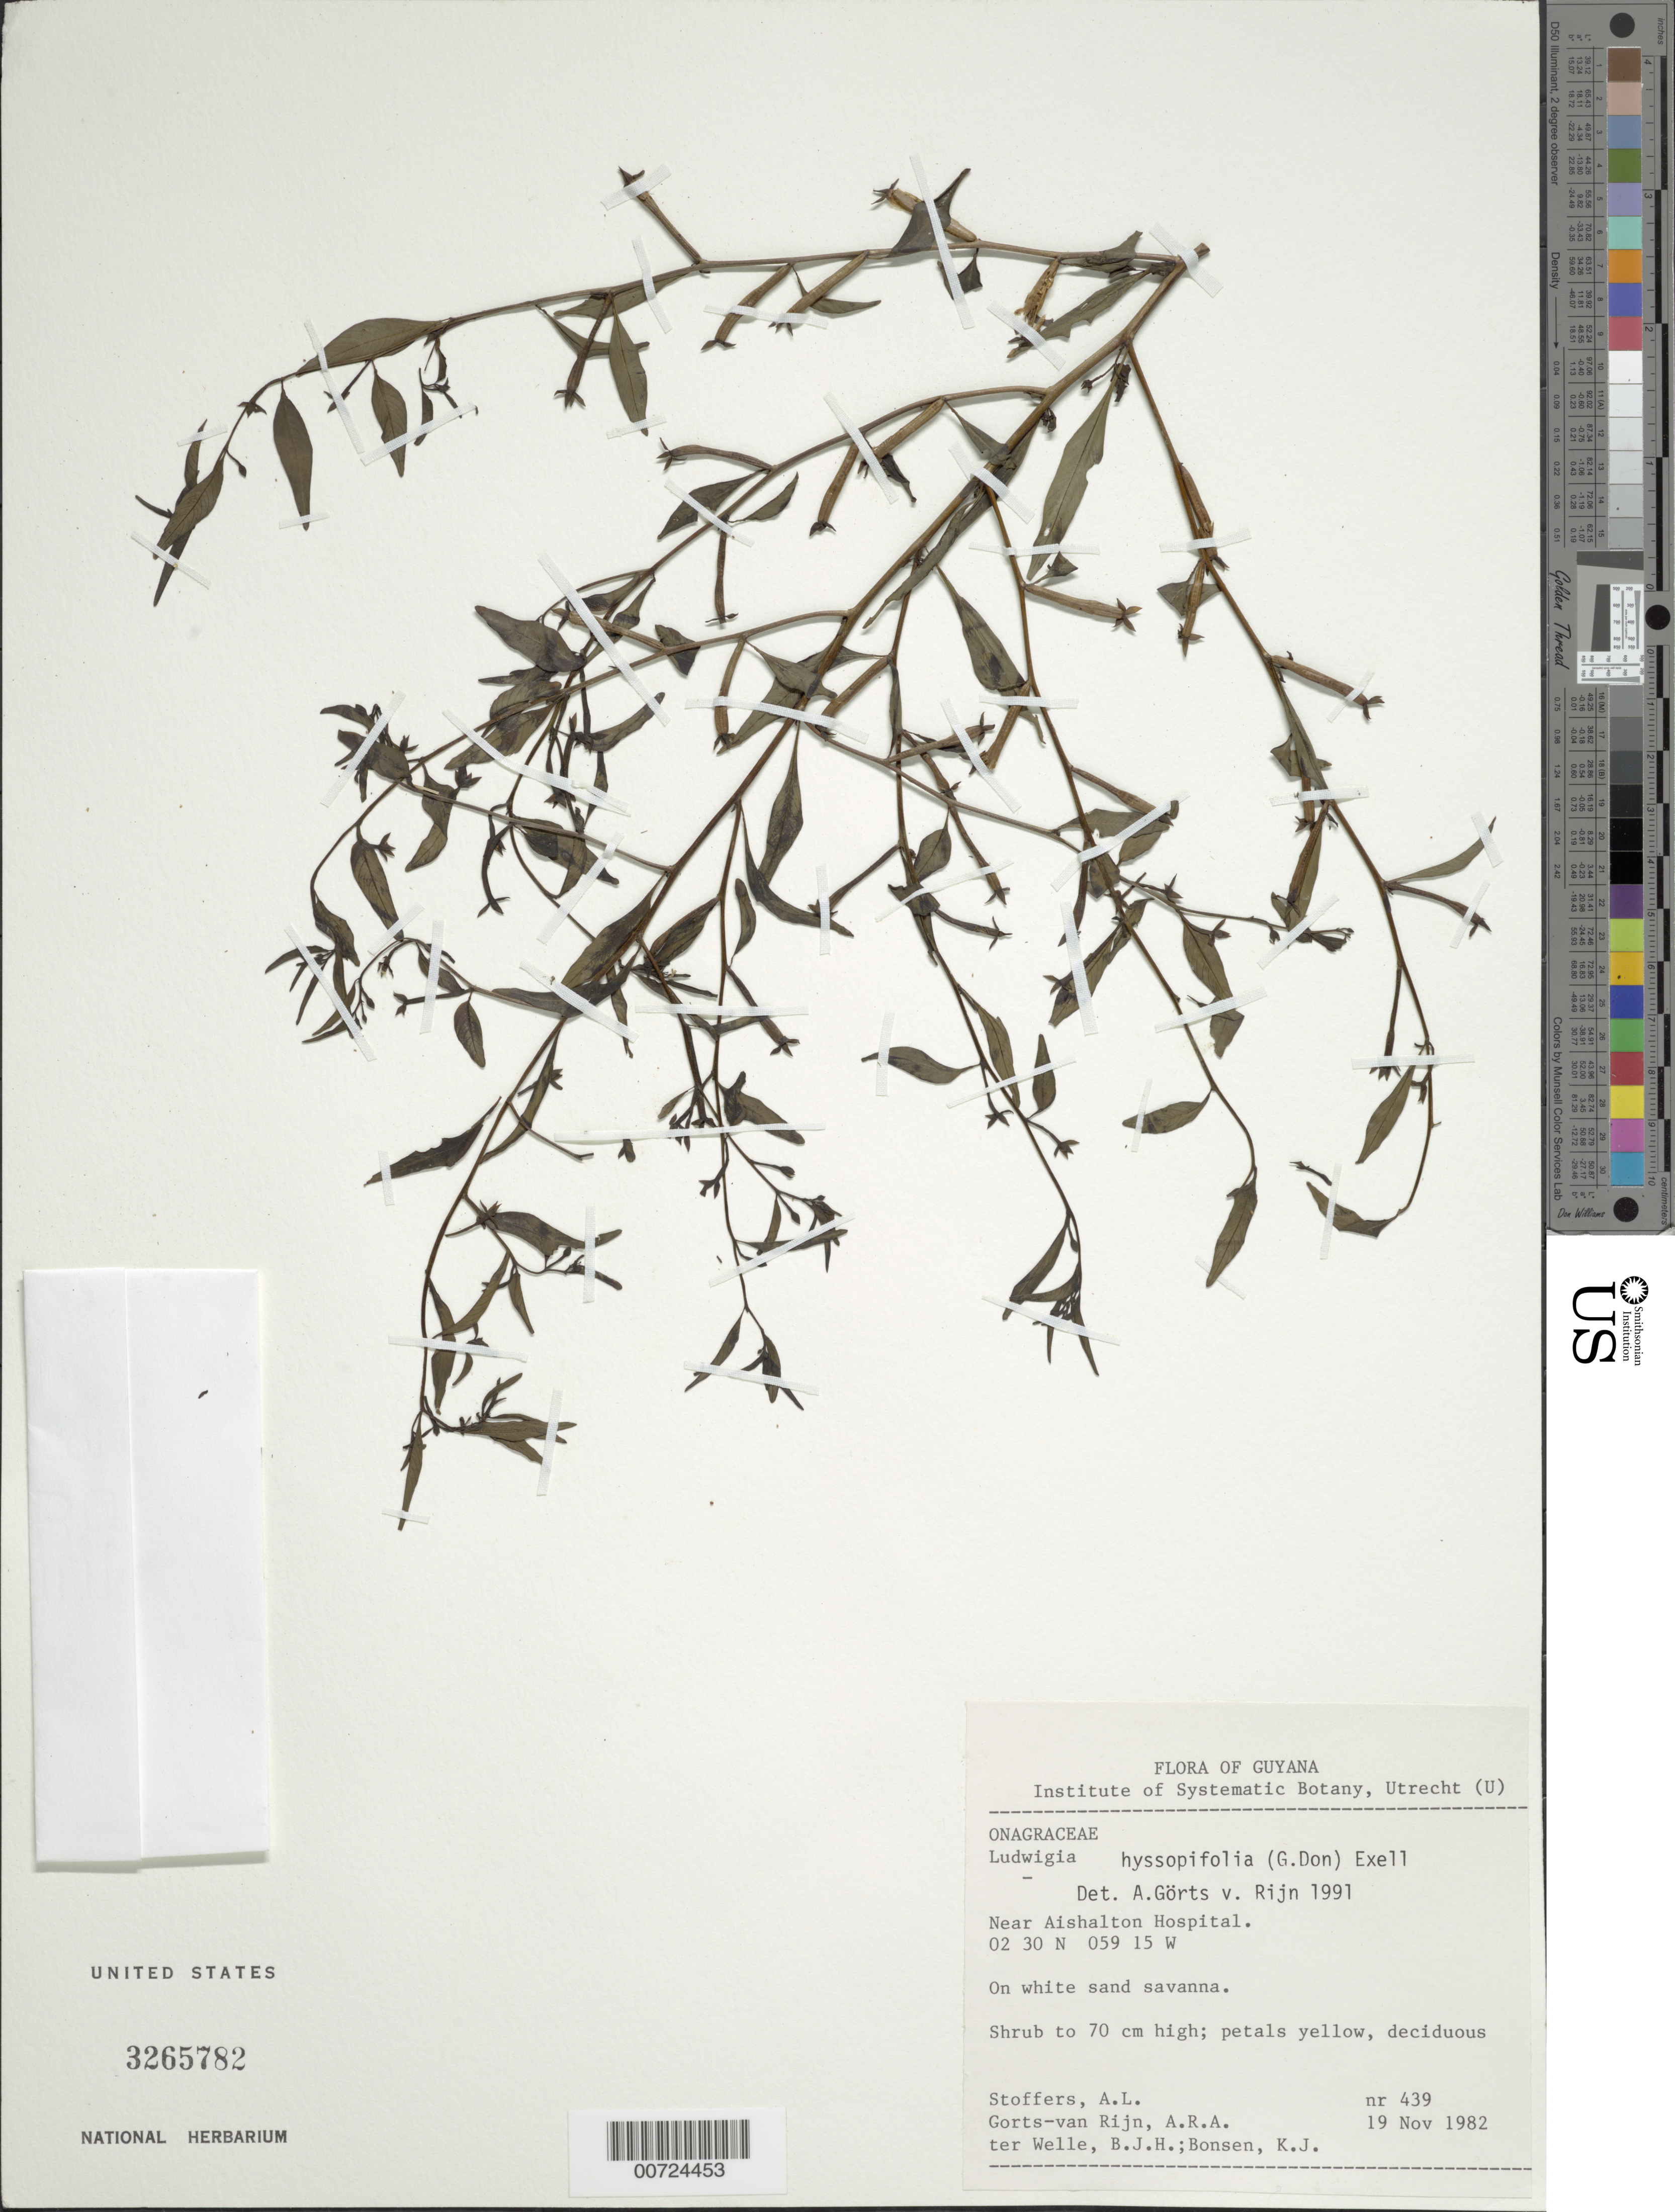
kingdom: Plantae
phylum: Tracheophyta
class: Magnoliopsida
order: Myrtales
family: Onagraceae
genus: Ludwigia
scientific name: Ludwigia hyssopifolia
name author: (G. Don) Exell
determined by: Görts-van Rijn, A. R. A.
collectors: A. Stoffers, A. .R. A. Görts-van Rijn, B. Welle & K. Bonsen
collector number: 439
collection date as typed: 19-Nov-82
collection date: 1982-11-19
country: Guyana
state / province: U. Takutu-U. Essequibo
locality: Aishalton Hospital, vic.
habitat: White sand savanna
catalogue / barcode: US 3265782